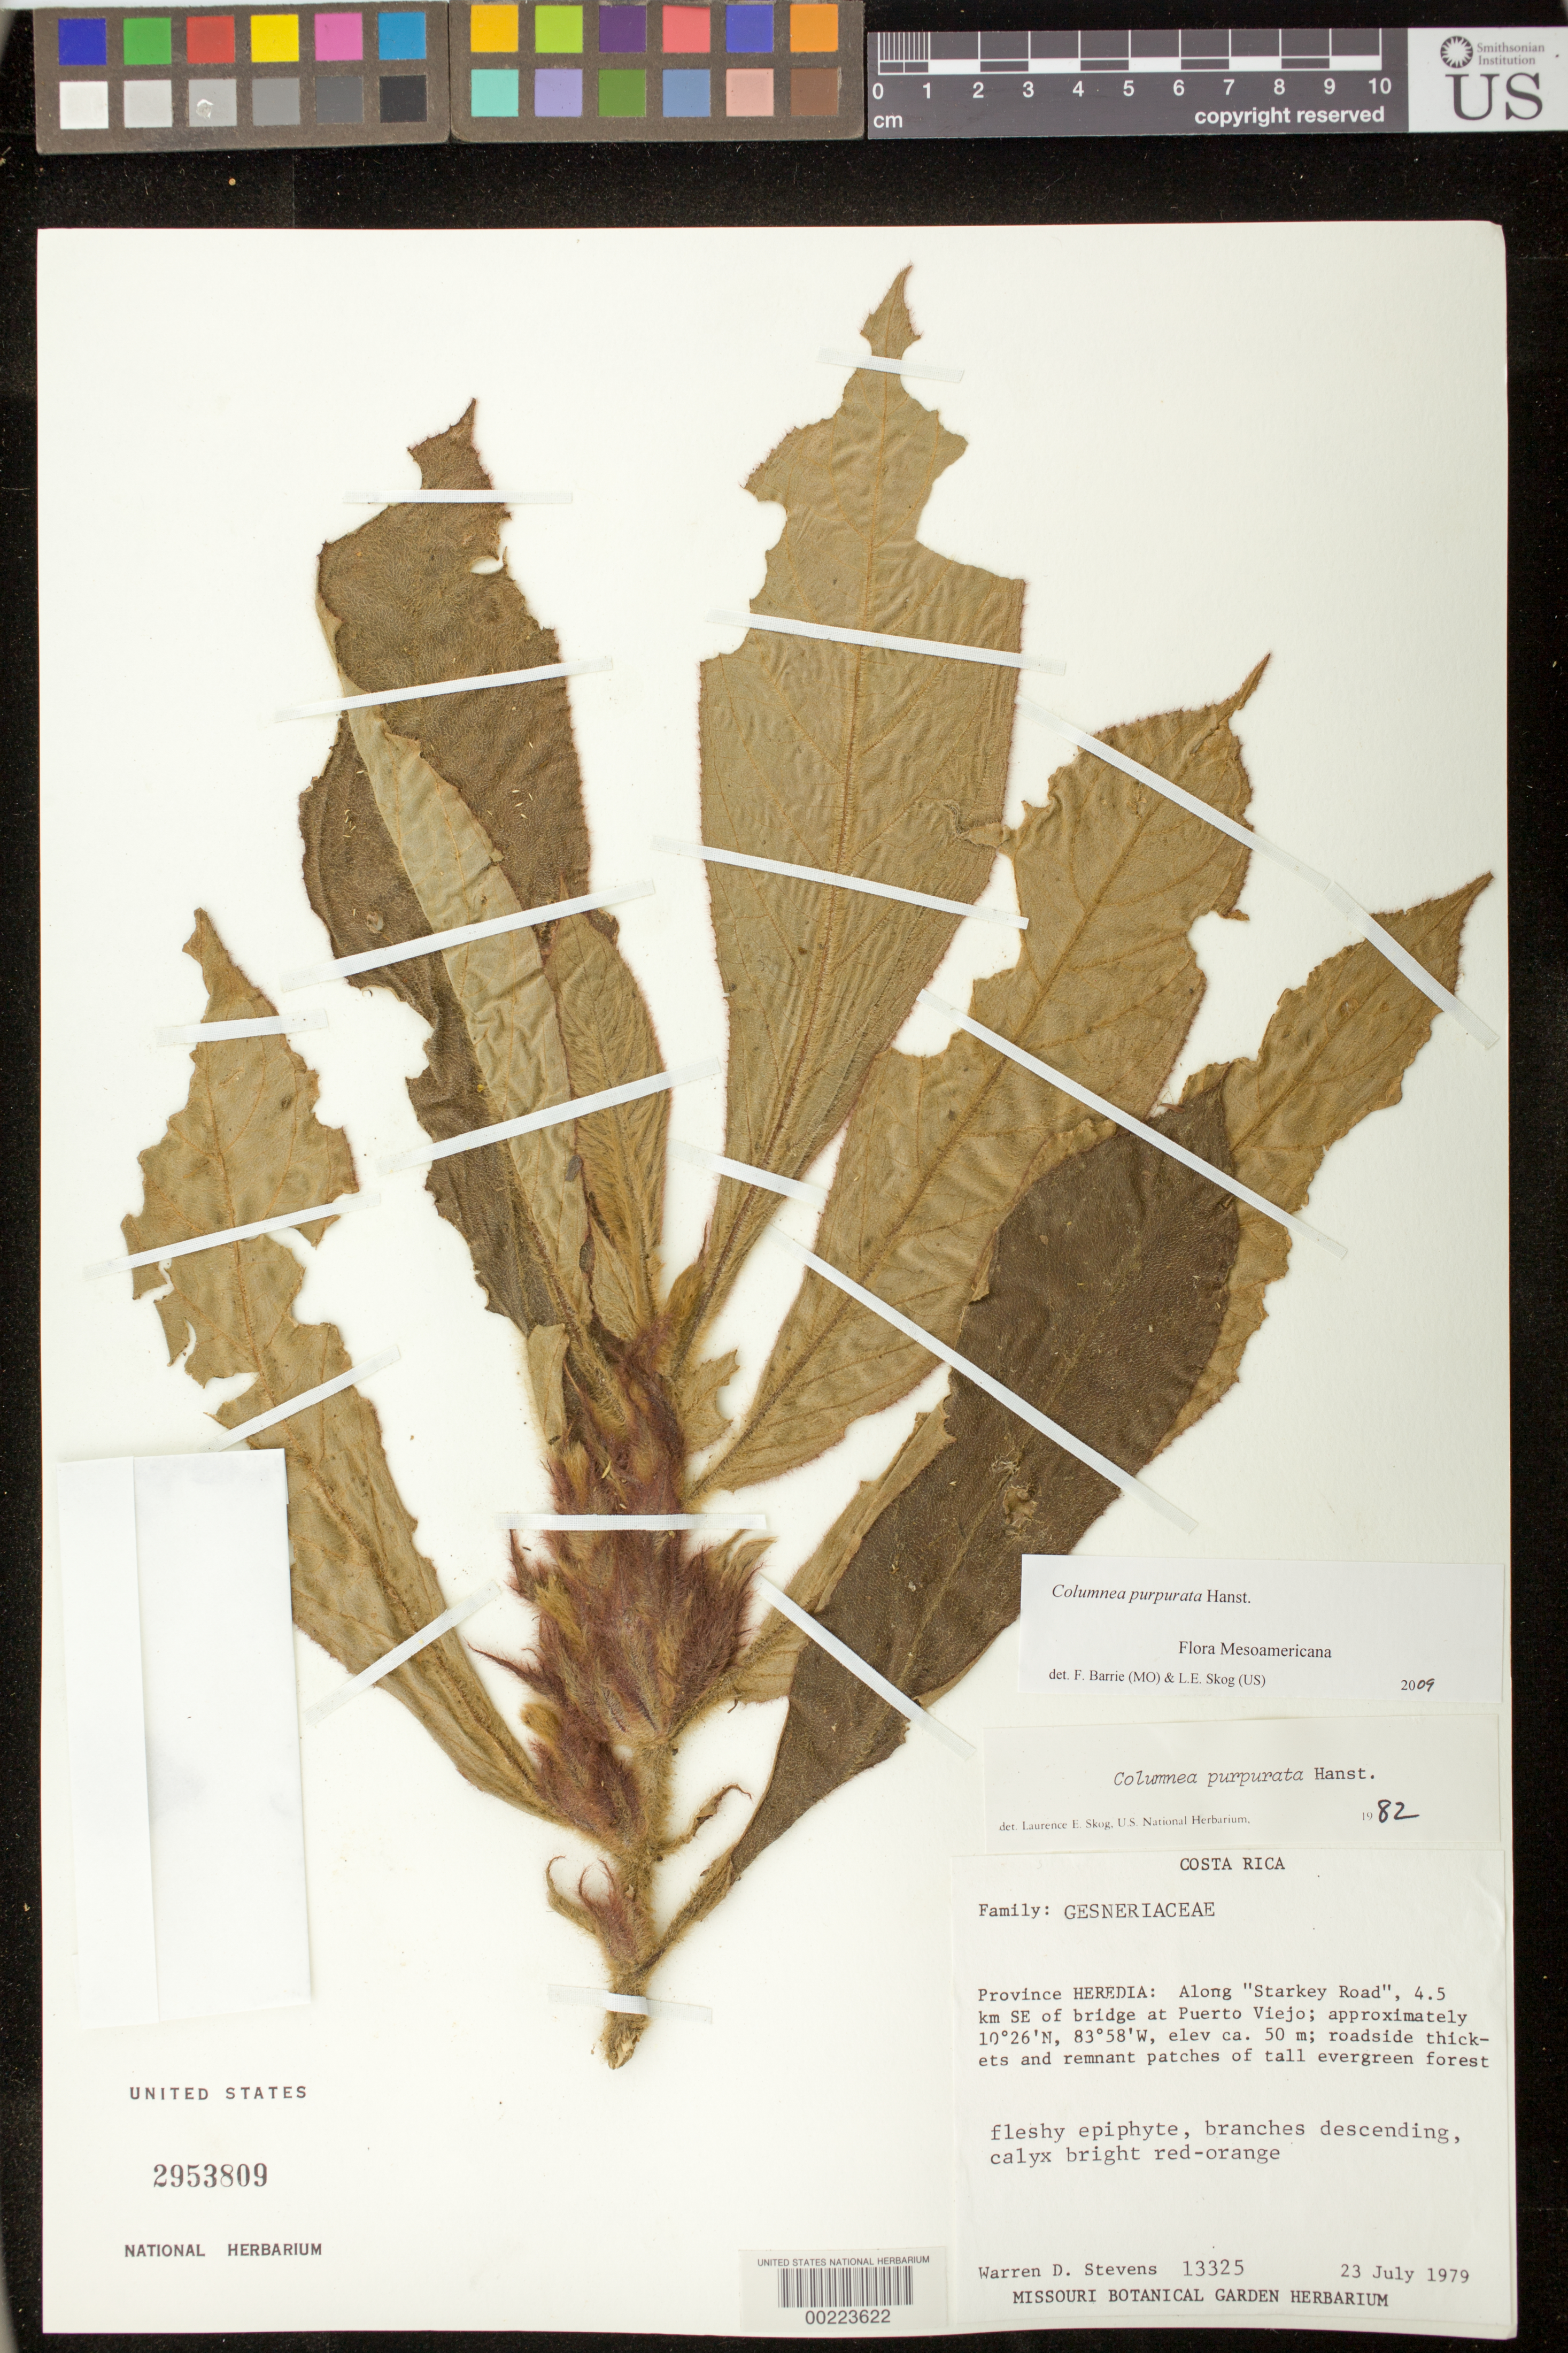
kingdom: Plantae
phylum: Tracheophyta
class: Magnoliopsida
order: Lamiales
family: Gesneriaceae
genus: Columnea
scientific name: Columnea purpurata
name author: Hanst.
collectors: W. D. Stevens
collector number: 13325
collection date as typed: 23 Jul 1979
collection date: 1979-07-23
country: Costa Rica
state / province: Heredia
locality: Along "Starkey Road", 4.5 km SE of bridge at Puerto Viejo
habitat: Roadside thickets and remnant patches of tall evergreen forest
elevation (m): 50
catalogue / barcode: US 2953809